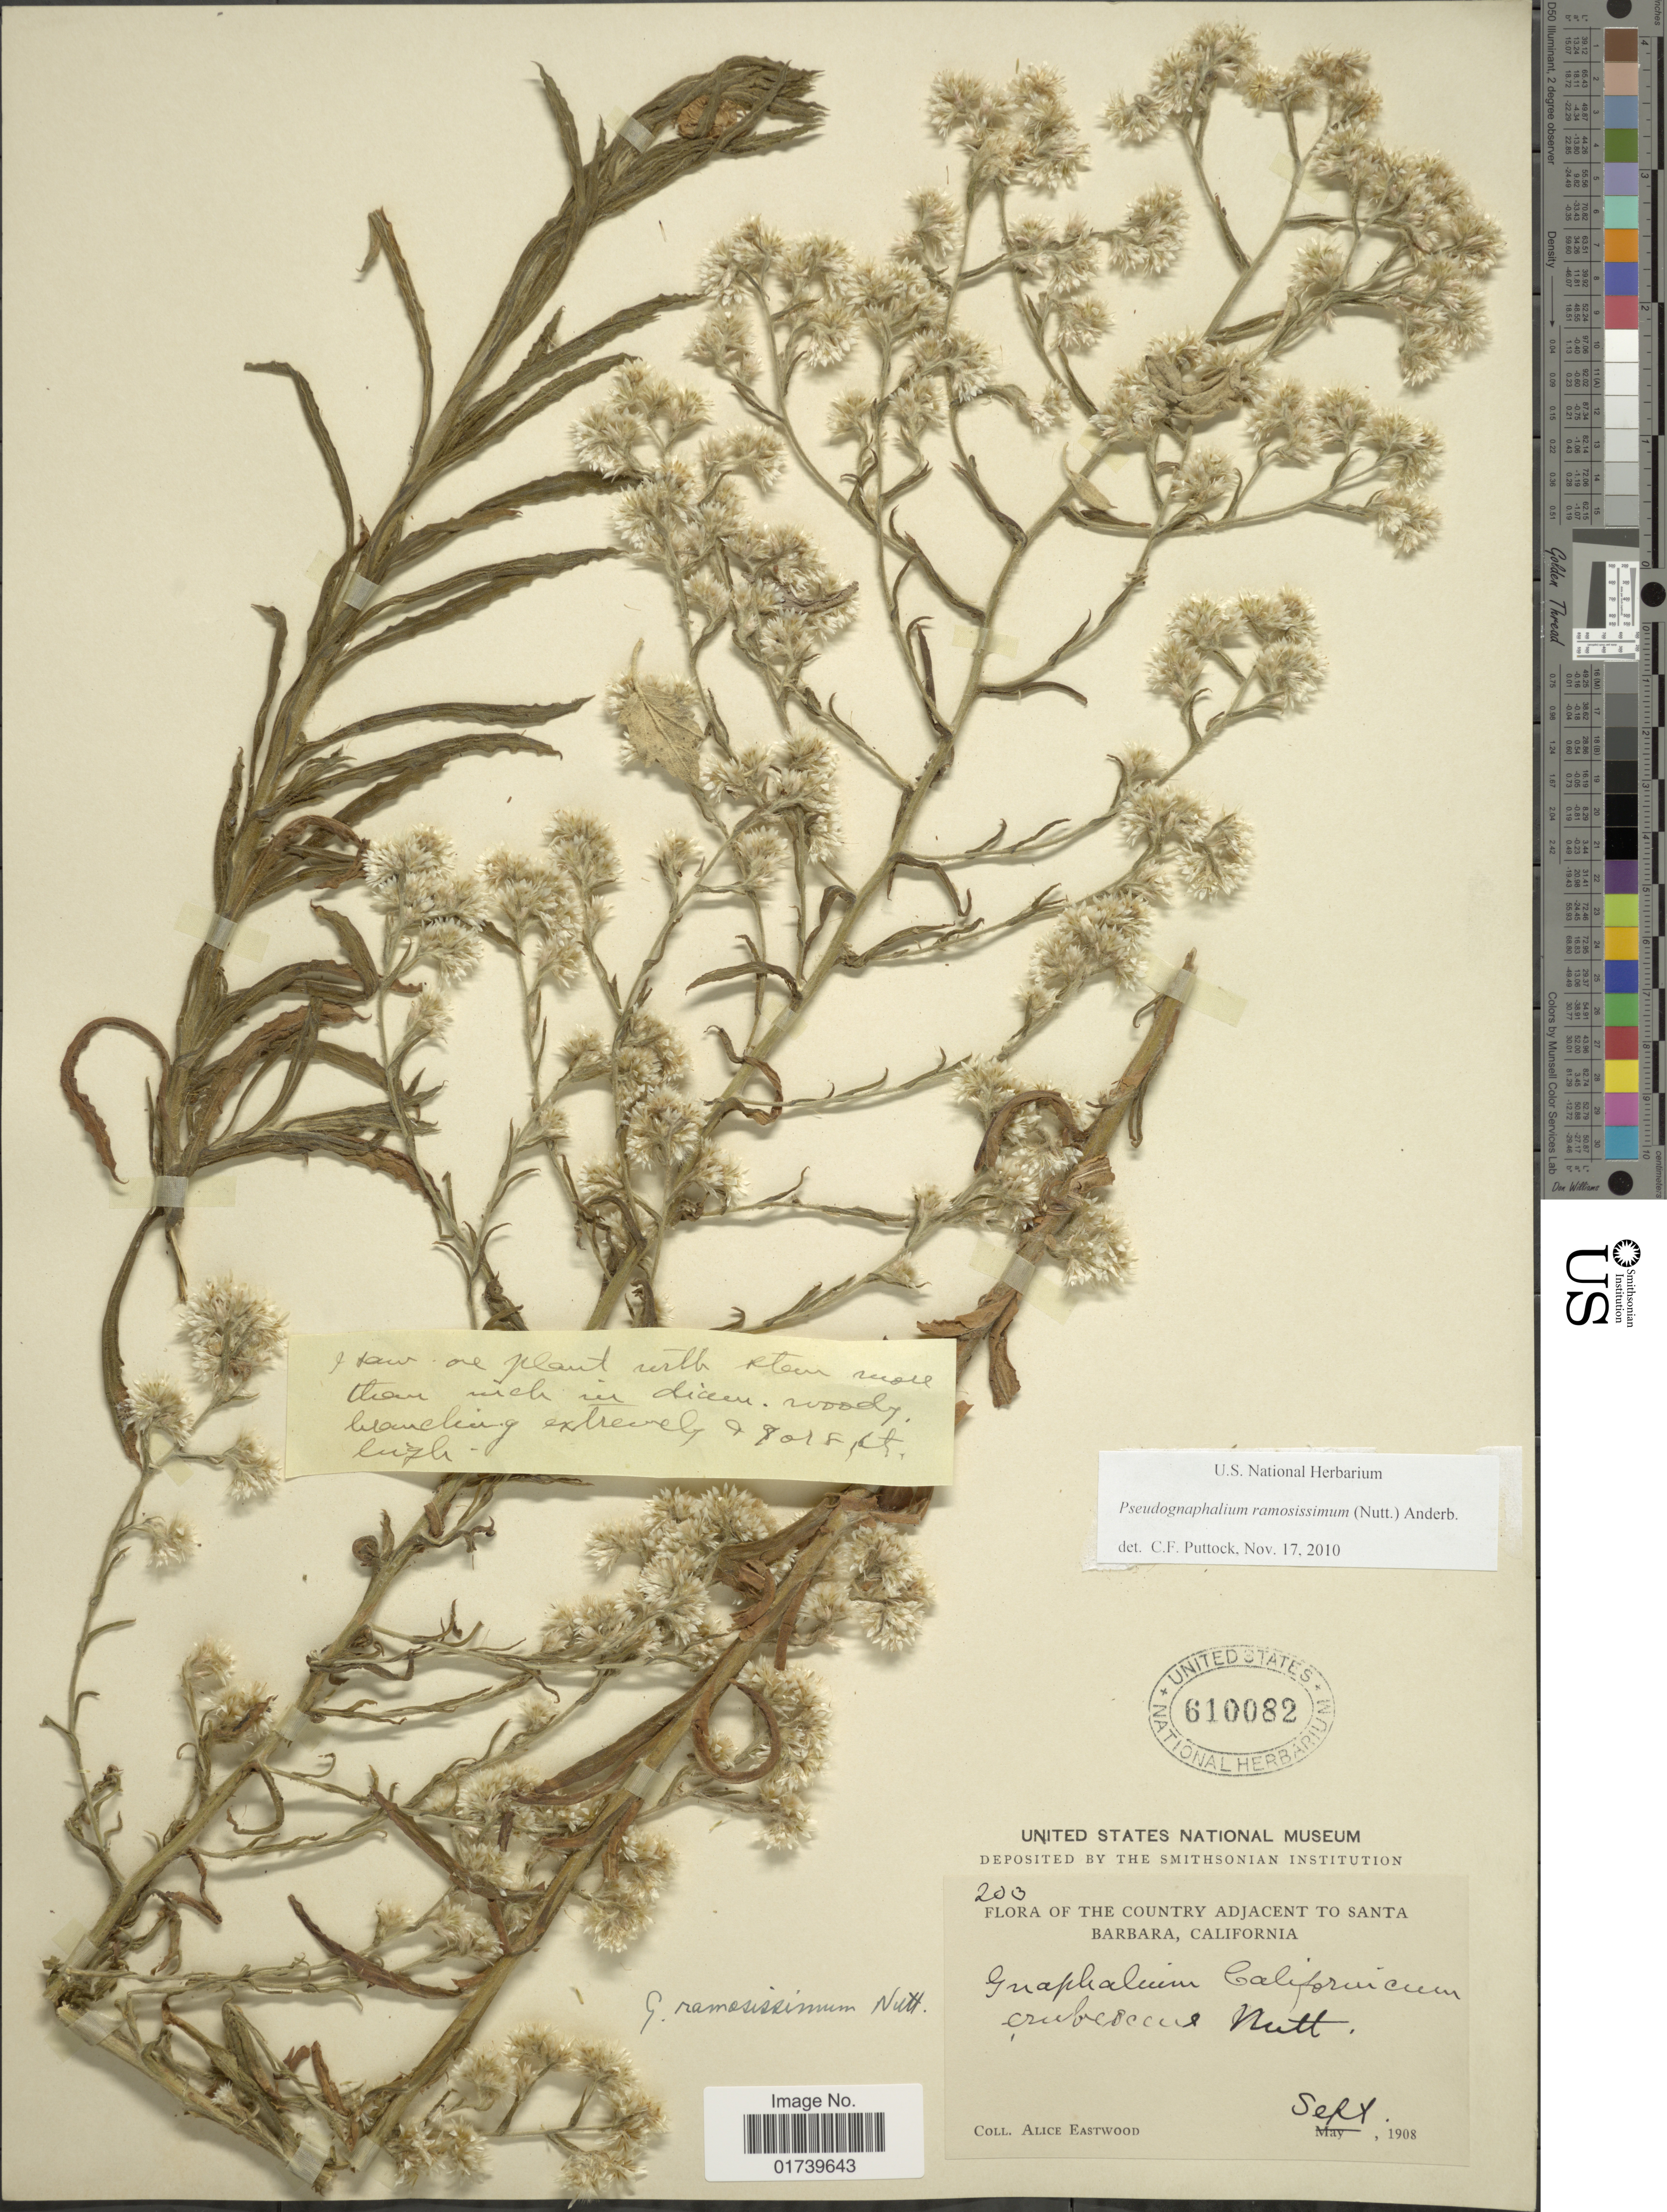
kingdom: Plantae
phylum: Tracheophyta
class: Magnoliopsida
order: Asterales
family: Asteraceae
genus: Pseudognaphalium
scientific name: Pseudognaphalium ramosissimum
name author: (Nutt.) Anderb.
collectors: A. Eastwood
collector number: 203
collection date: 1908-09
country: United States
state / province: California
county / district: Santa Barbara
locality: The Country Adjacent to Santa Barbara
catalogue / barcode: US 610082